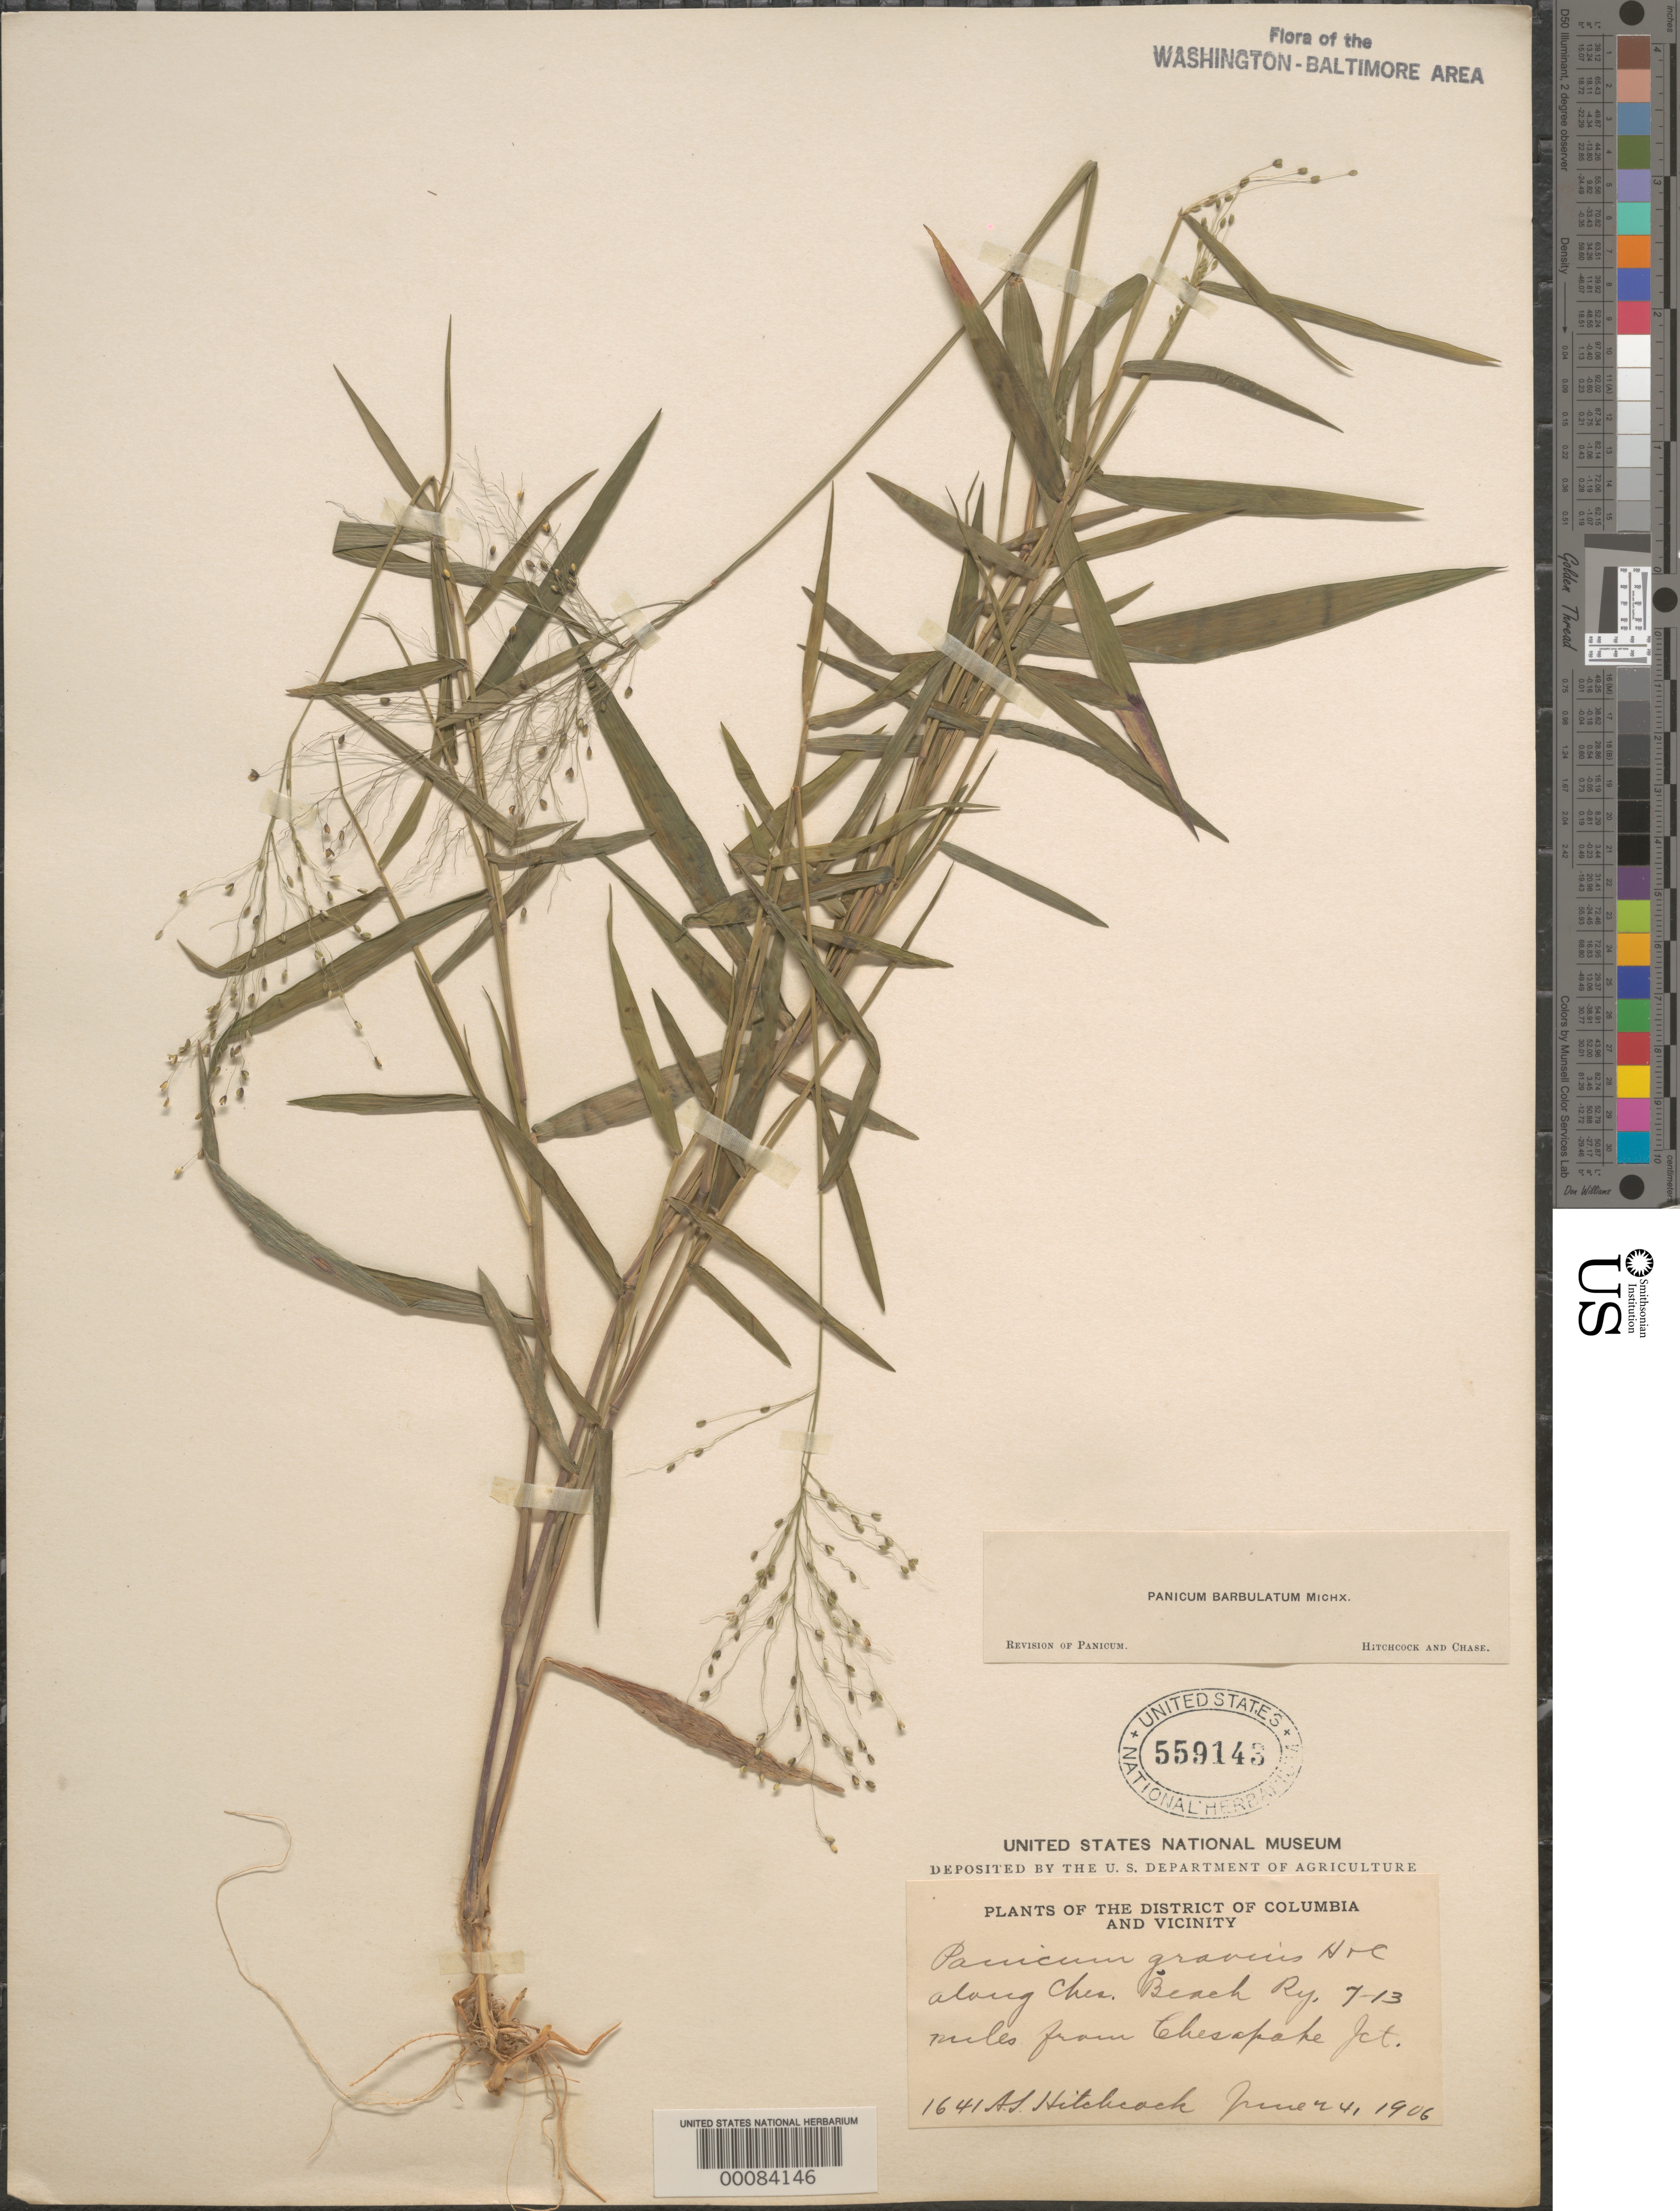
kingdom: Plantae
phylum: Tracheophyta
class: Liliopsida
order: Poales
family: Poaceae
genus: Dichanthelium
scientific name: Dichanthelium dichotomum var. dichotomum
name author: (L.) Gould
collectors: A. S. Hitchcock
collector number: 1641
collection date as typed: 24 Jun 1906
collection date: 1906-06-24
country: United States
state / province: Maryland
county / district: Calvert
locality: Chesapeake Beach road, Cheasapeake Junction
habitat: Roadside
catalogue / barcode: US 559143